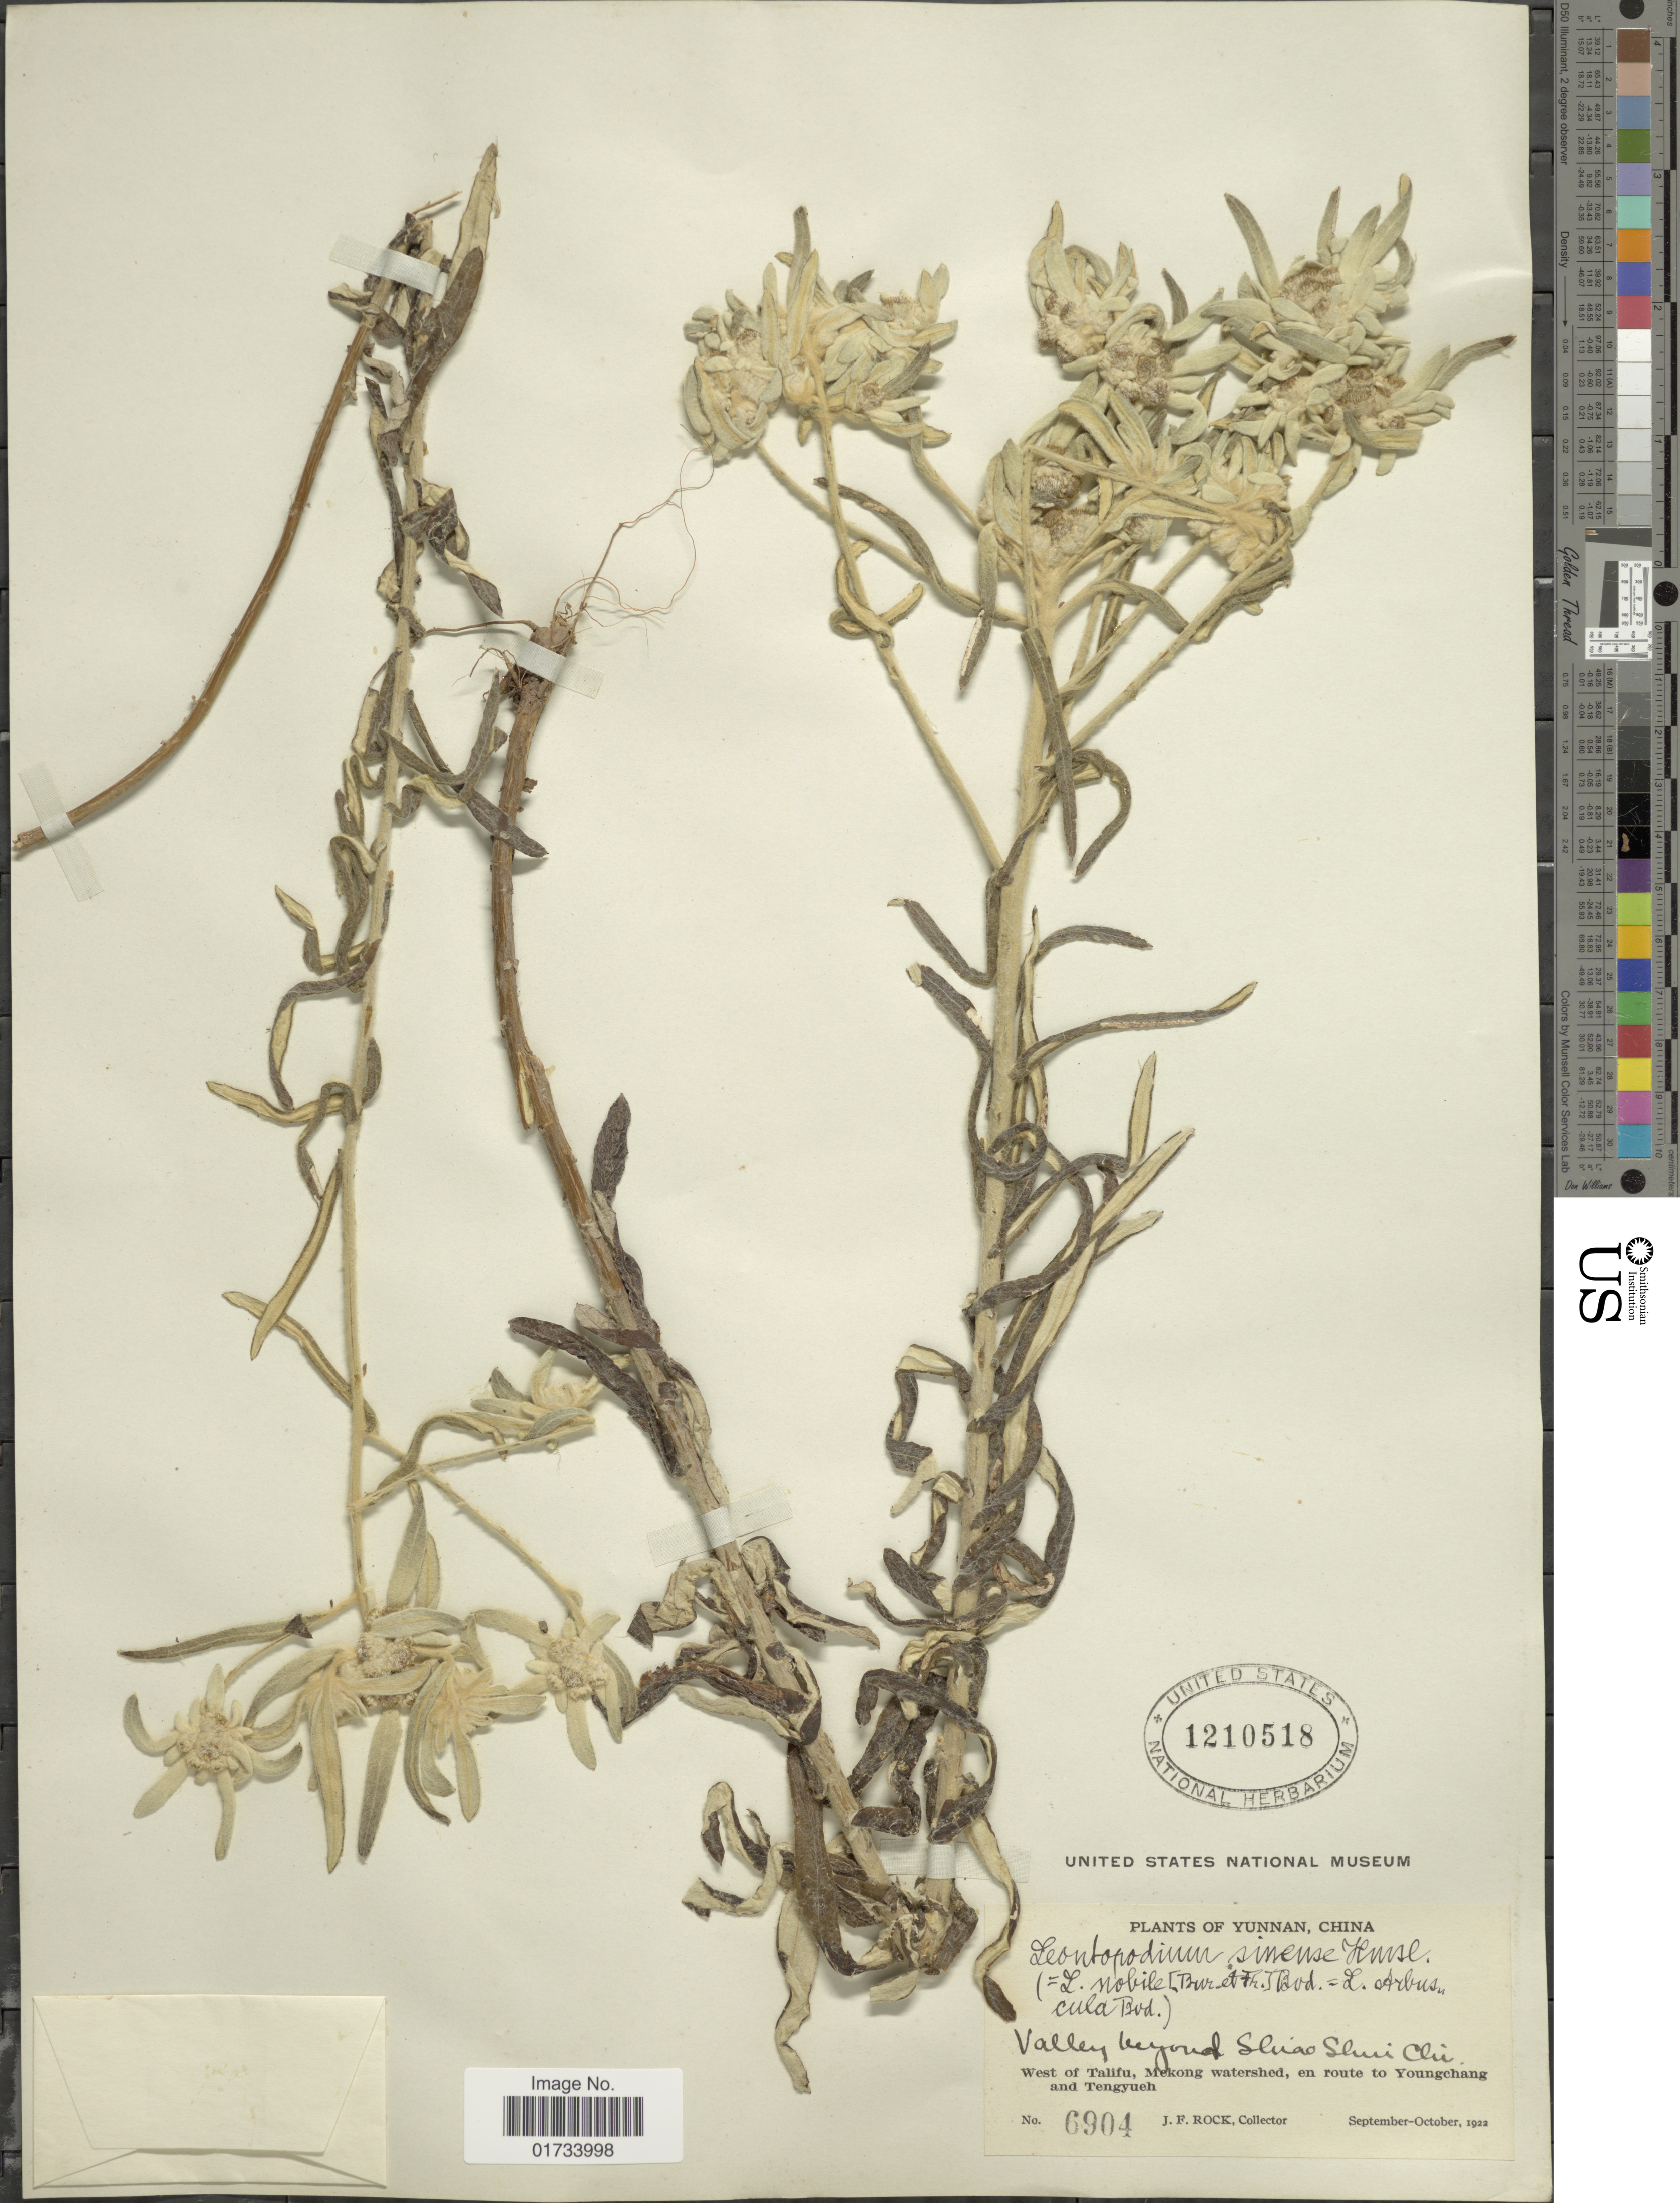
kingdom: Plantae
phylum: Tracheophyta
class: Magnoliopsida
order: Asterales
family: Asteraceae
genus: Leontopodium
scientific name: Leontopodium sinense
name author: Hemsl.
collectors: J. Rock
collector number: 6904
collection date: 1922-09/1922-10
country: China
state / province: Yunnan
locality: Valley beyond Shiao Shui Chi, west of Talifu, Mekong watershed, en route to Youngchang and Tengyueh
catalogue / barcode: US 1210518